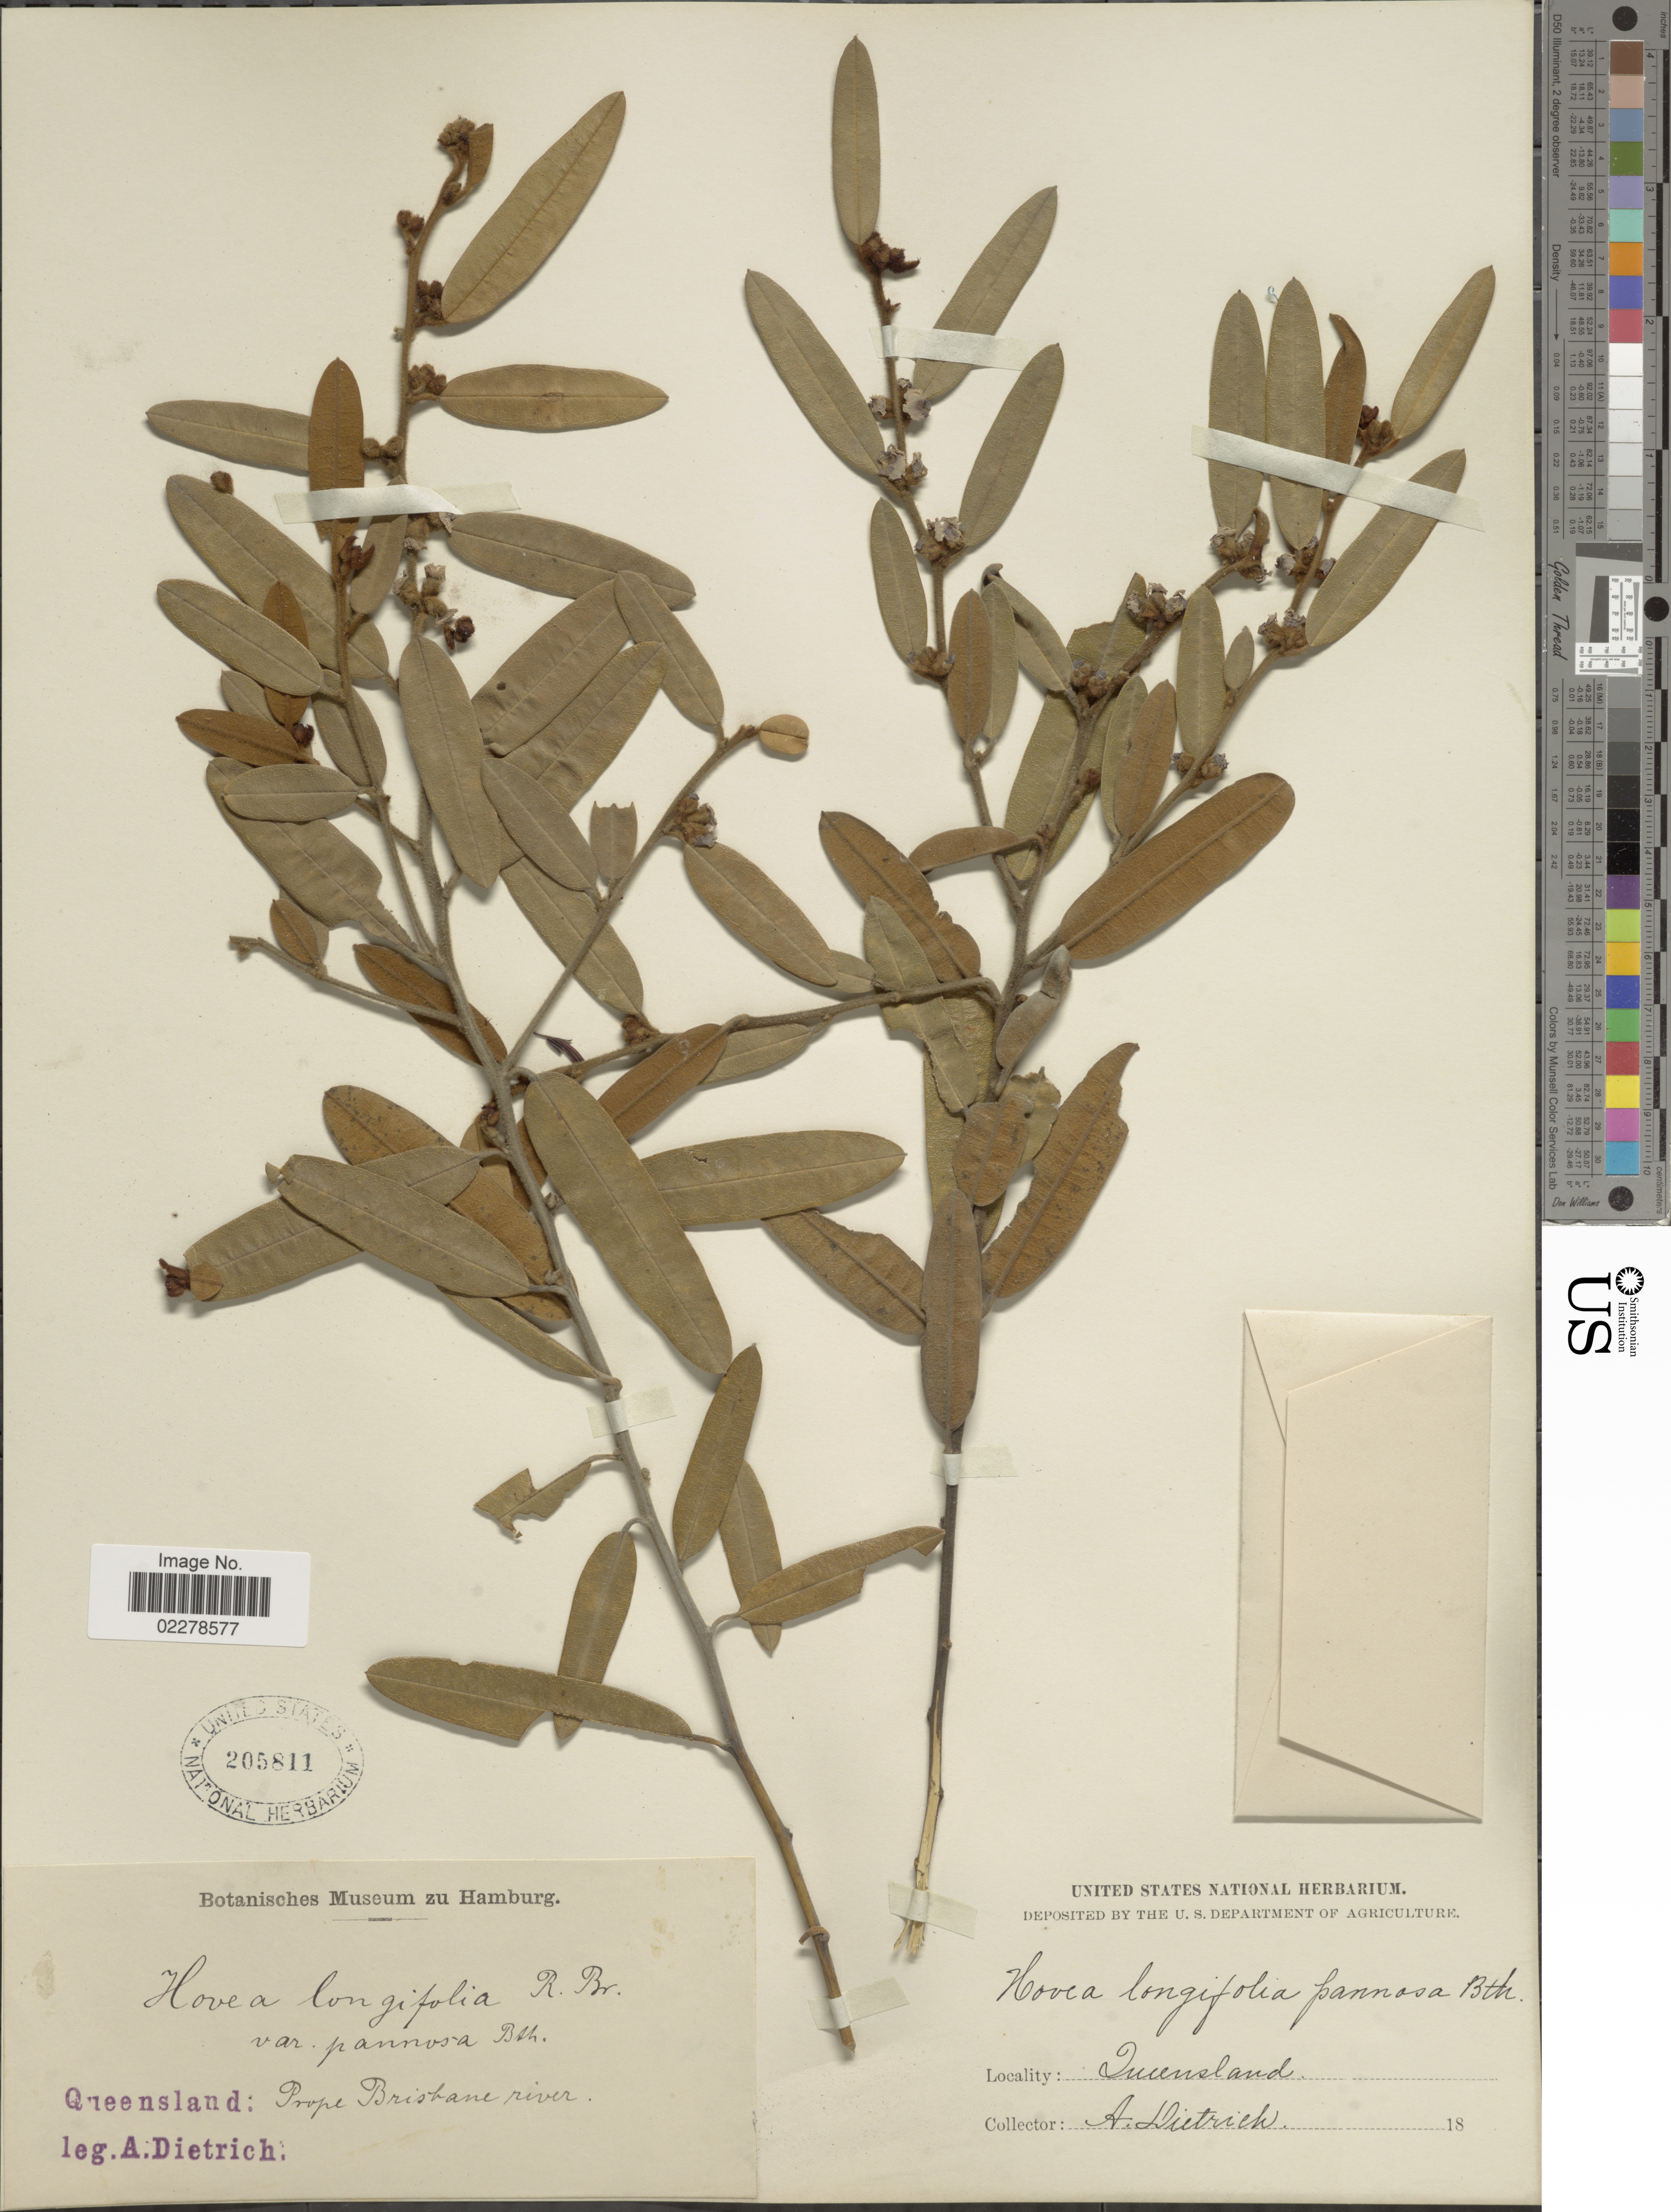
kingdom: Plantae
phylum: Tracheophyta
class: Magnoliopsida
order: Fabales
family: Fabaceae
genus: Hovea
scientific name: Hovea longifolia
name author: R. Br.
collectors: A. Dietrich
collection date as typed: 18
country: Australia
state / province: Queensland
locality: Prope Brisbane River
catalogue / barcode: US 205811